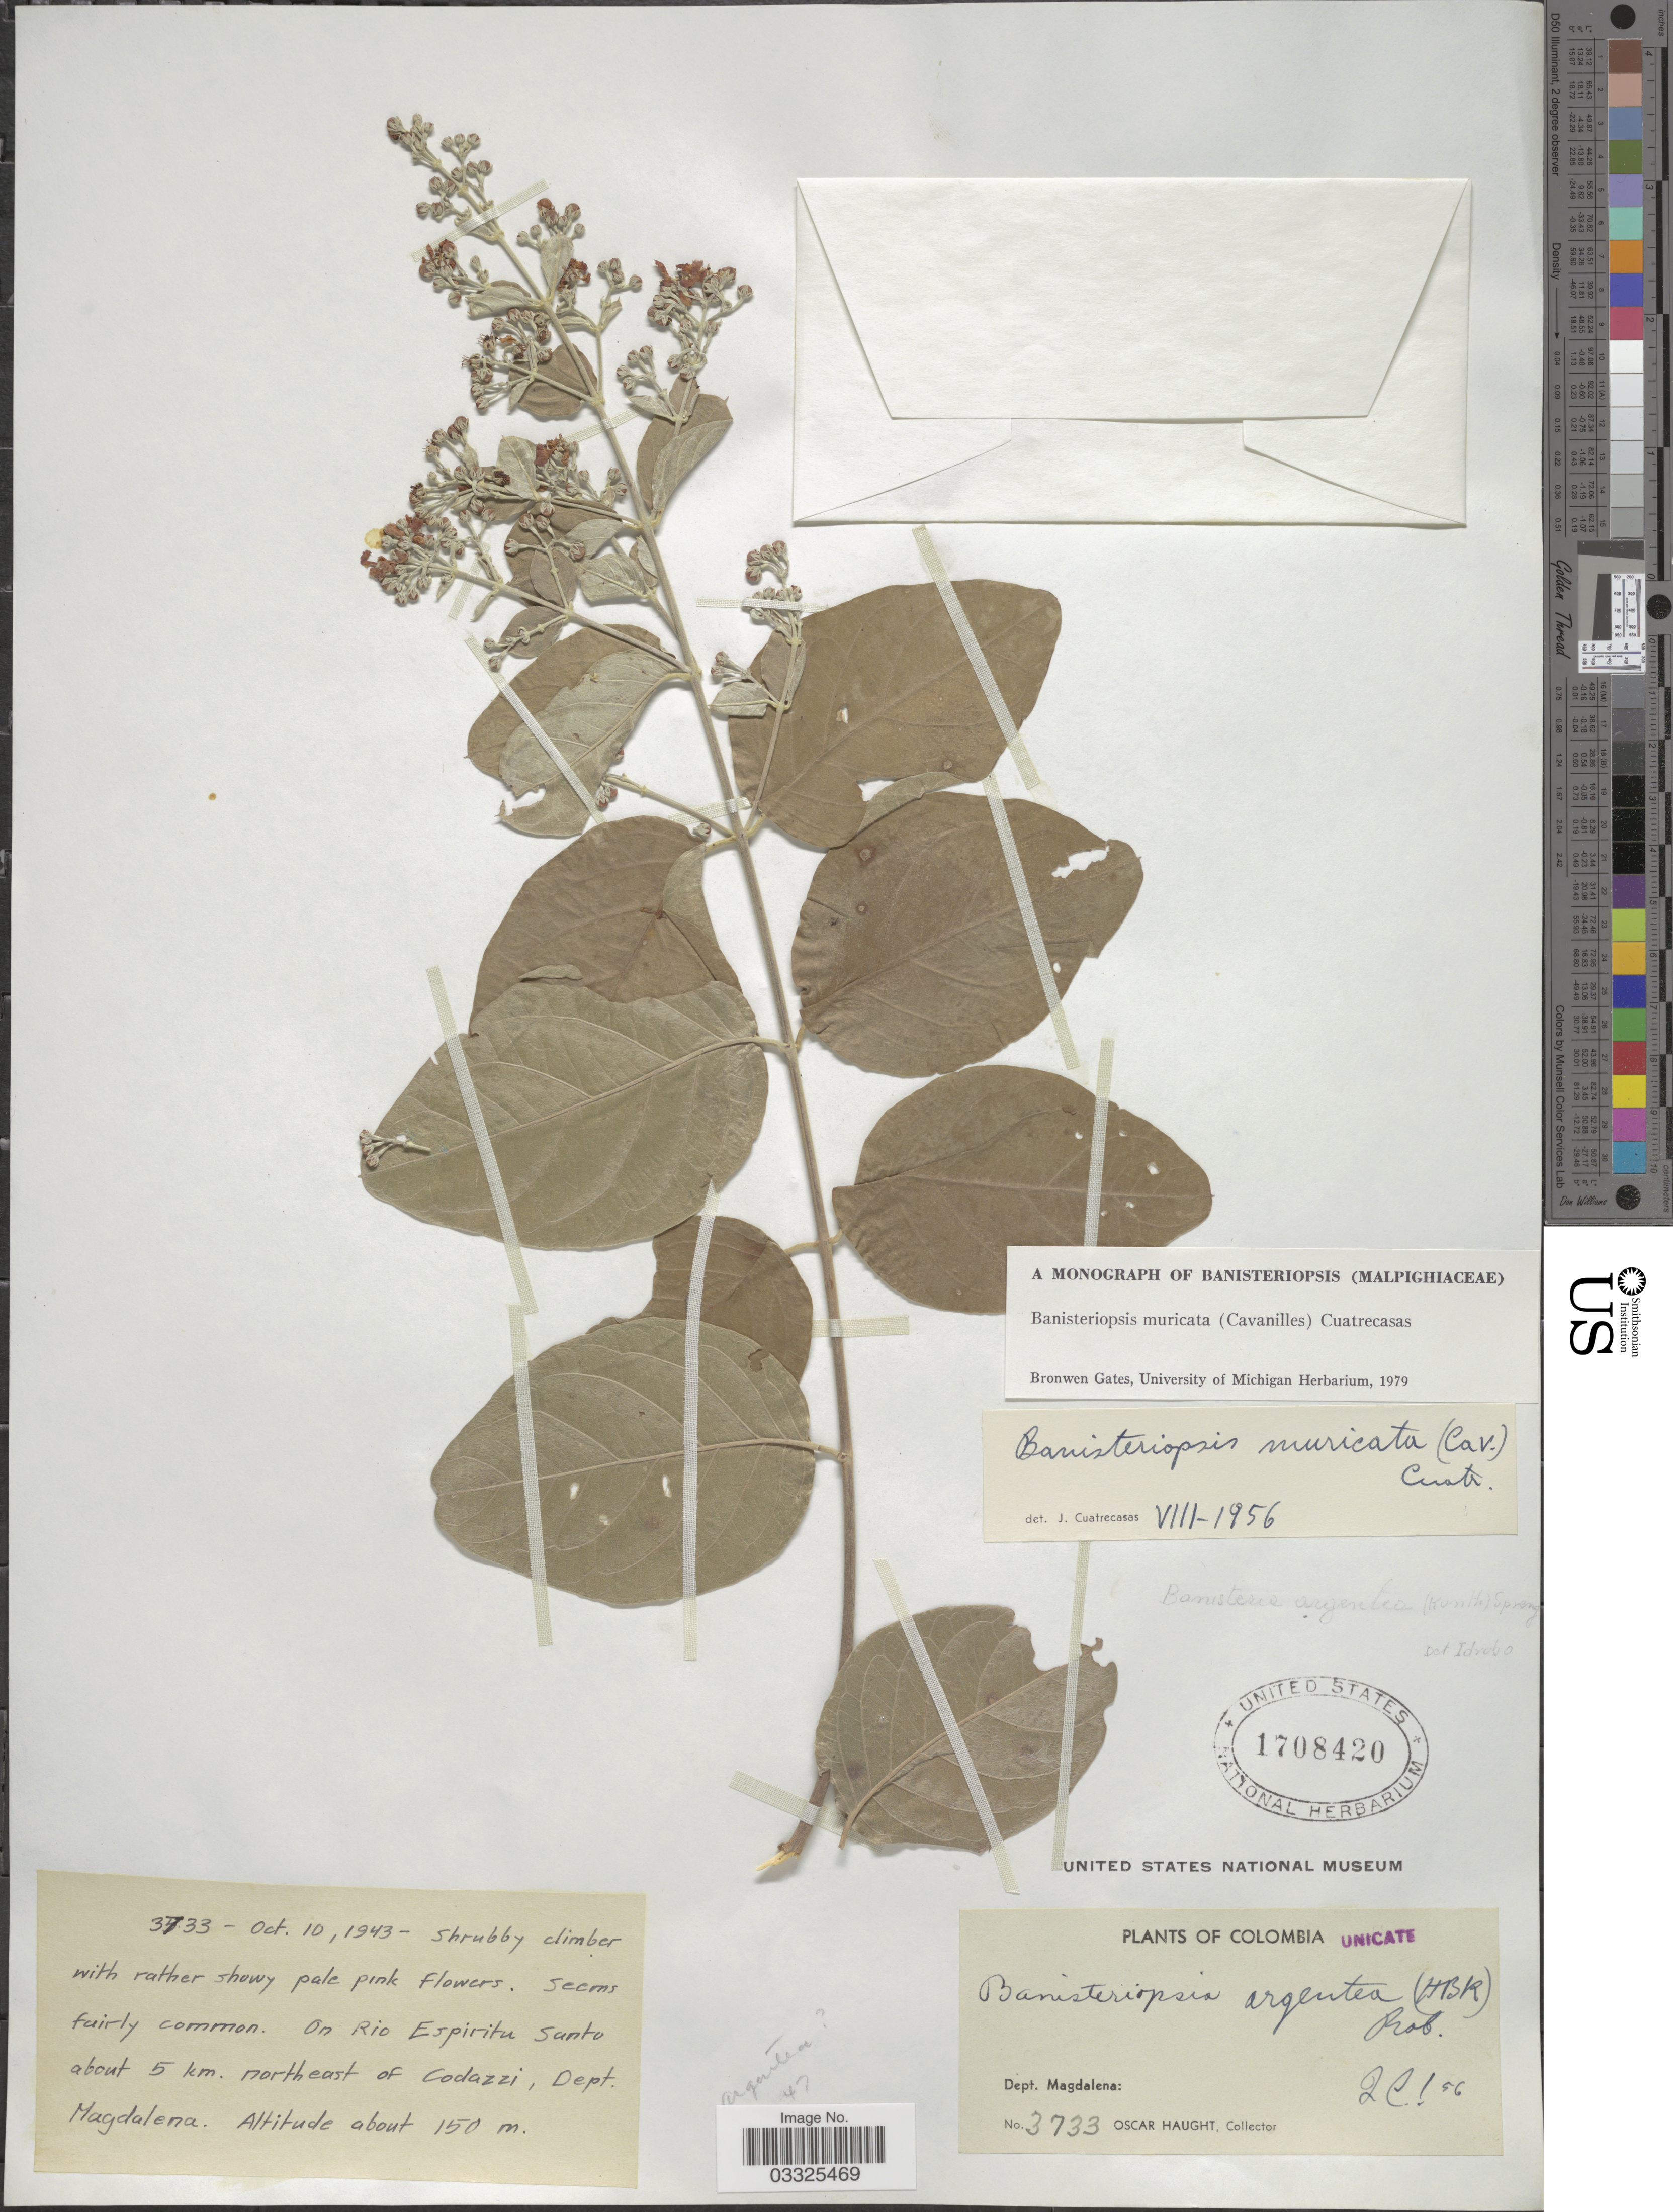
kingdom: Plantae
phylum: Tracheophyta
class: Magnoliopsida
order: Malpighiales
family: Malpighiaceae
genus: Banisteriopsis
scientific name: Banisteriopsis muricata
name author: (Cav.) Cuatrec.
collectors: O. L. Haught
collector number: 3733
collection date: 1943-10-10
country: Colombia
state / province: Magdalena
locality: Dept. Magdalena. On Rio Espiritu Santo about 5 km. northeast of Codazzi.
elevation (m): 150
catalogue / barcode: US 1708420